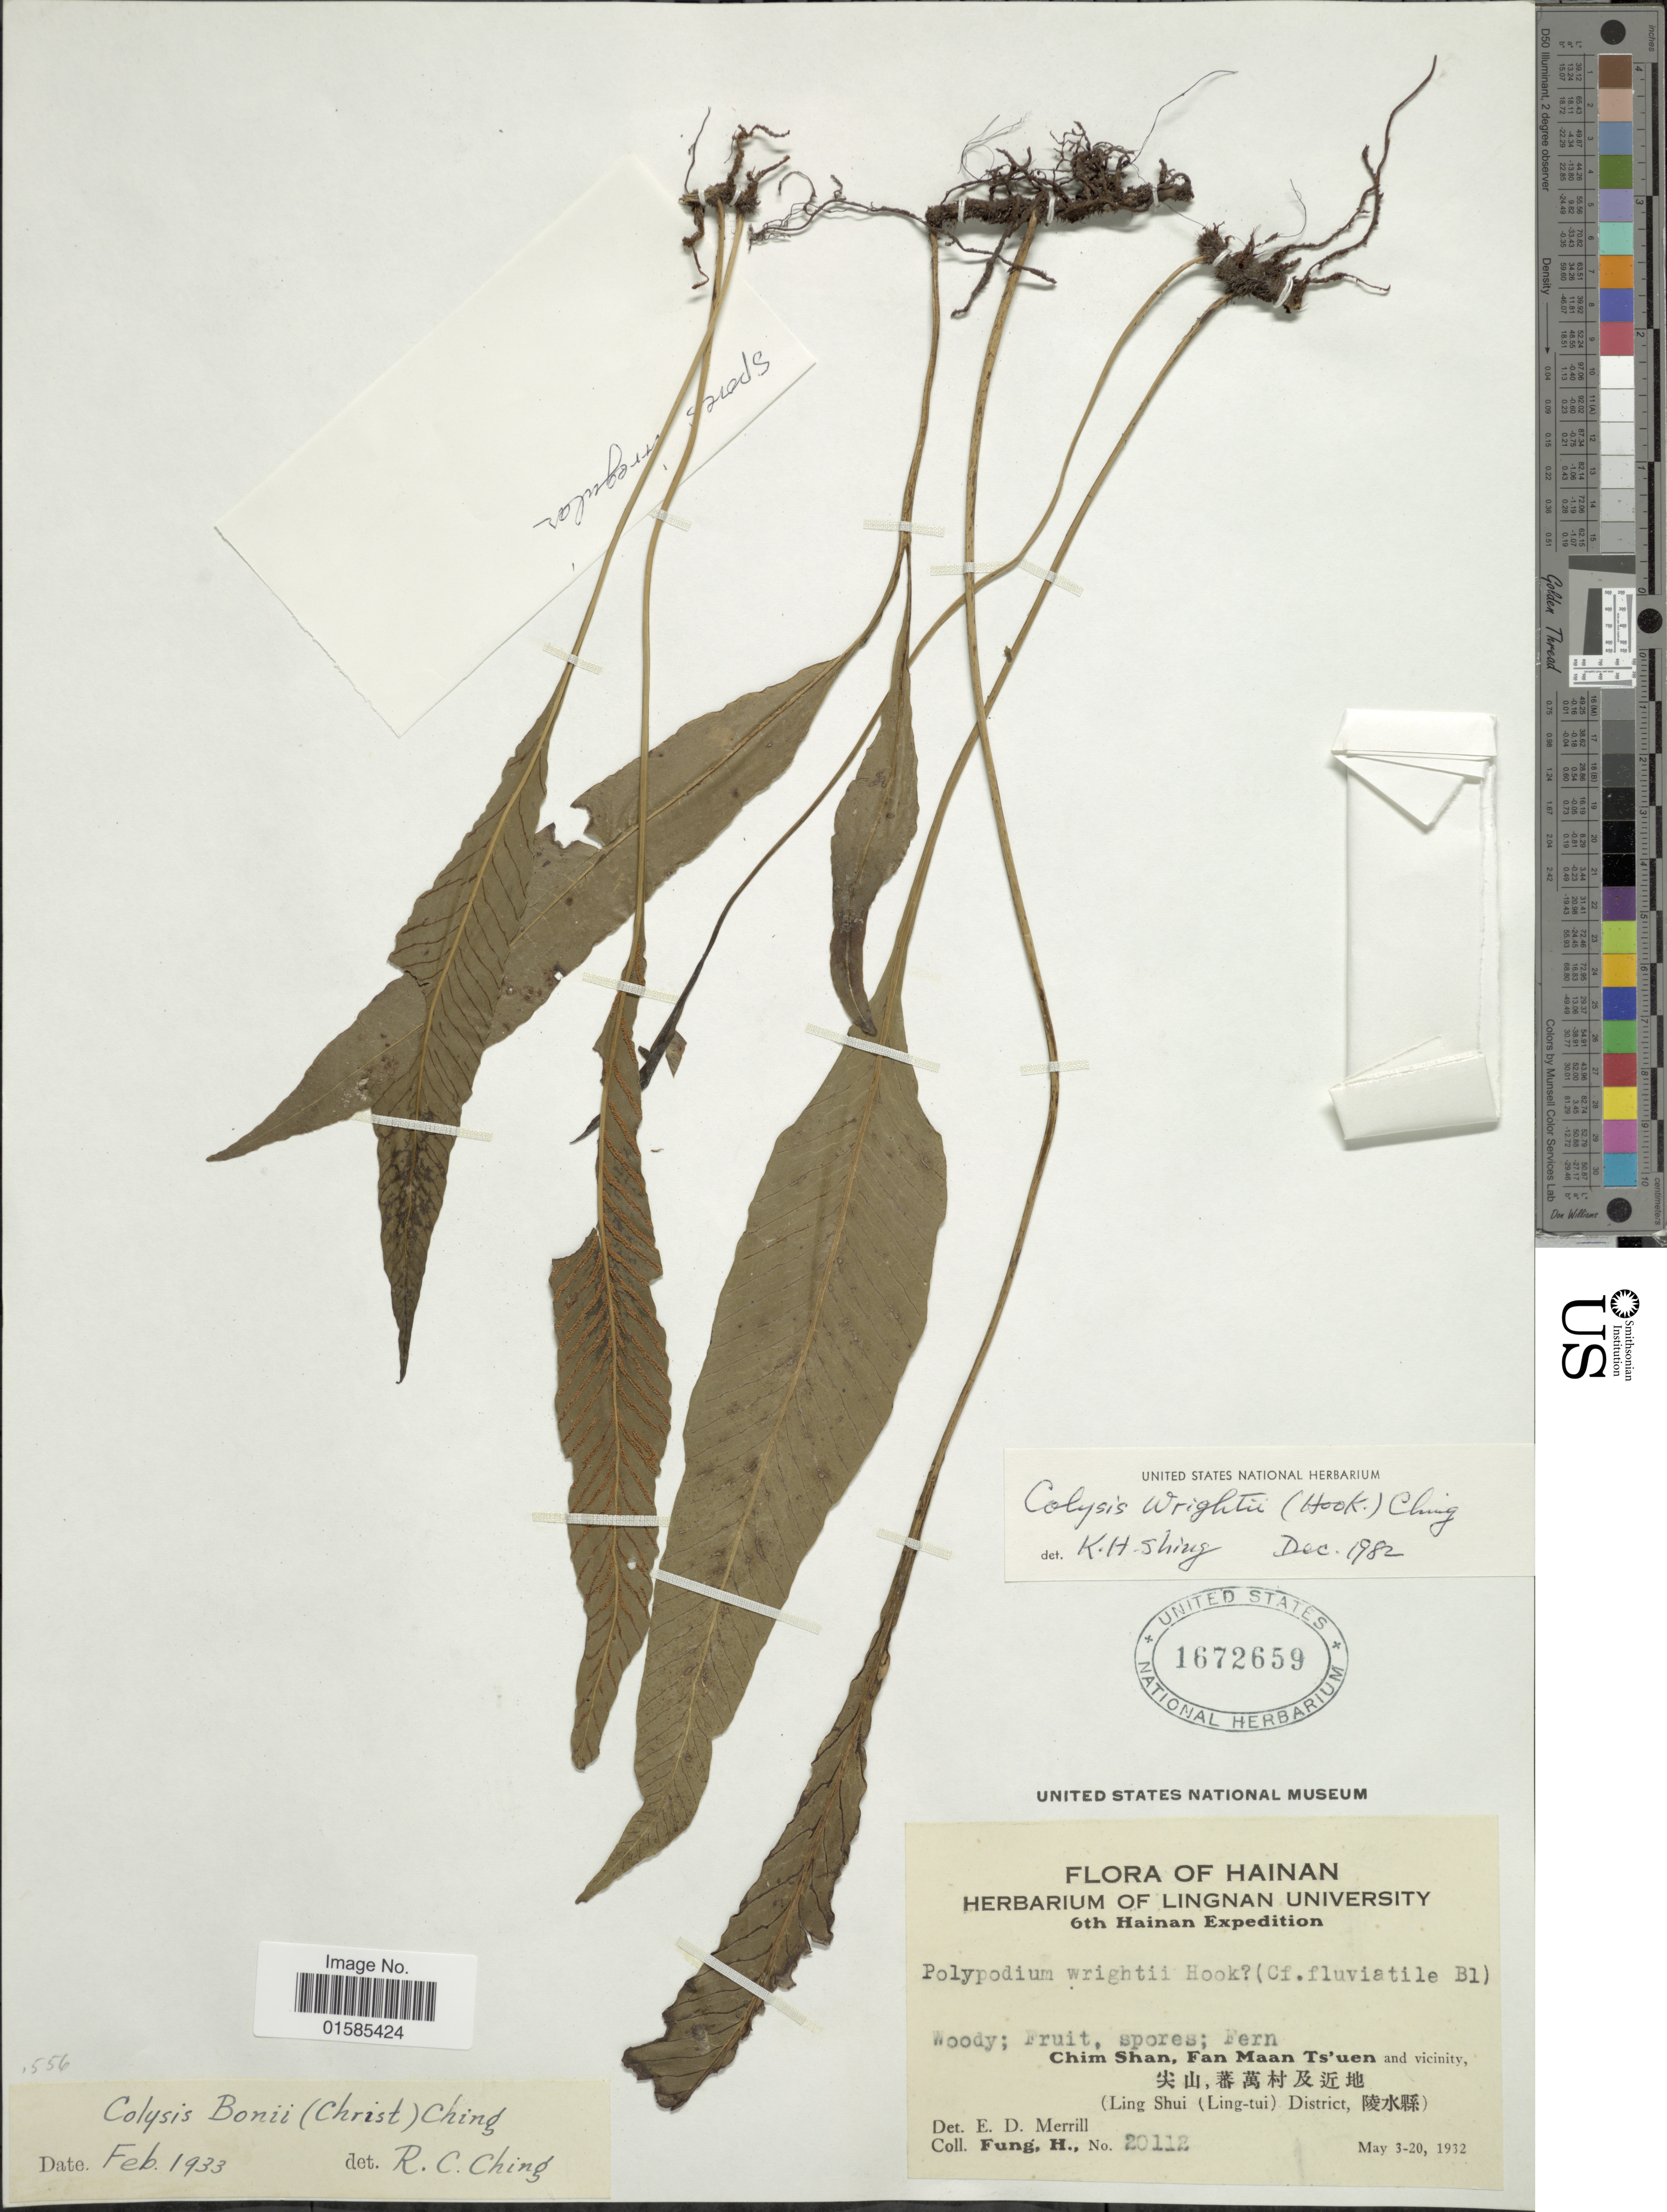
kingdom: Plantae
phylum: Tracheophyta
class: Polypodiopsida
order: Polypodiales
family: Polypodiaceae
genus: Leptochilus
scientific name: Leptochilus wrightii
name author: (Hook.) X.C. Zhang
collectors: H. Fung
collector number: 20112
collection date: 1932-05-03/1932-05-20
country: China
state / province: Hainan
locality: Hainan, 6th Hainan Expedition, Chim Shan, Fan Maan Ts'uen and vicinity, (Ling Shui (Ling-tui) District)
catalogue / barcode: US 1672659